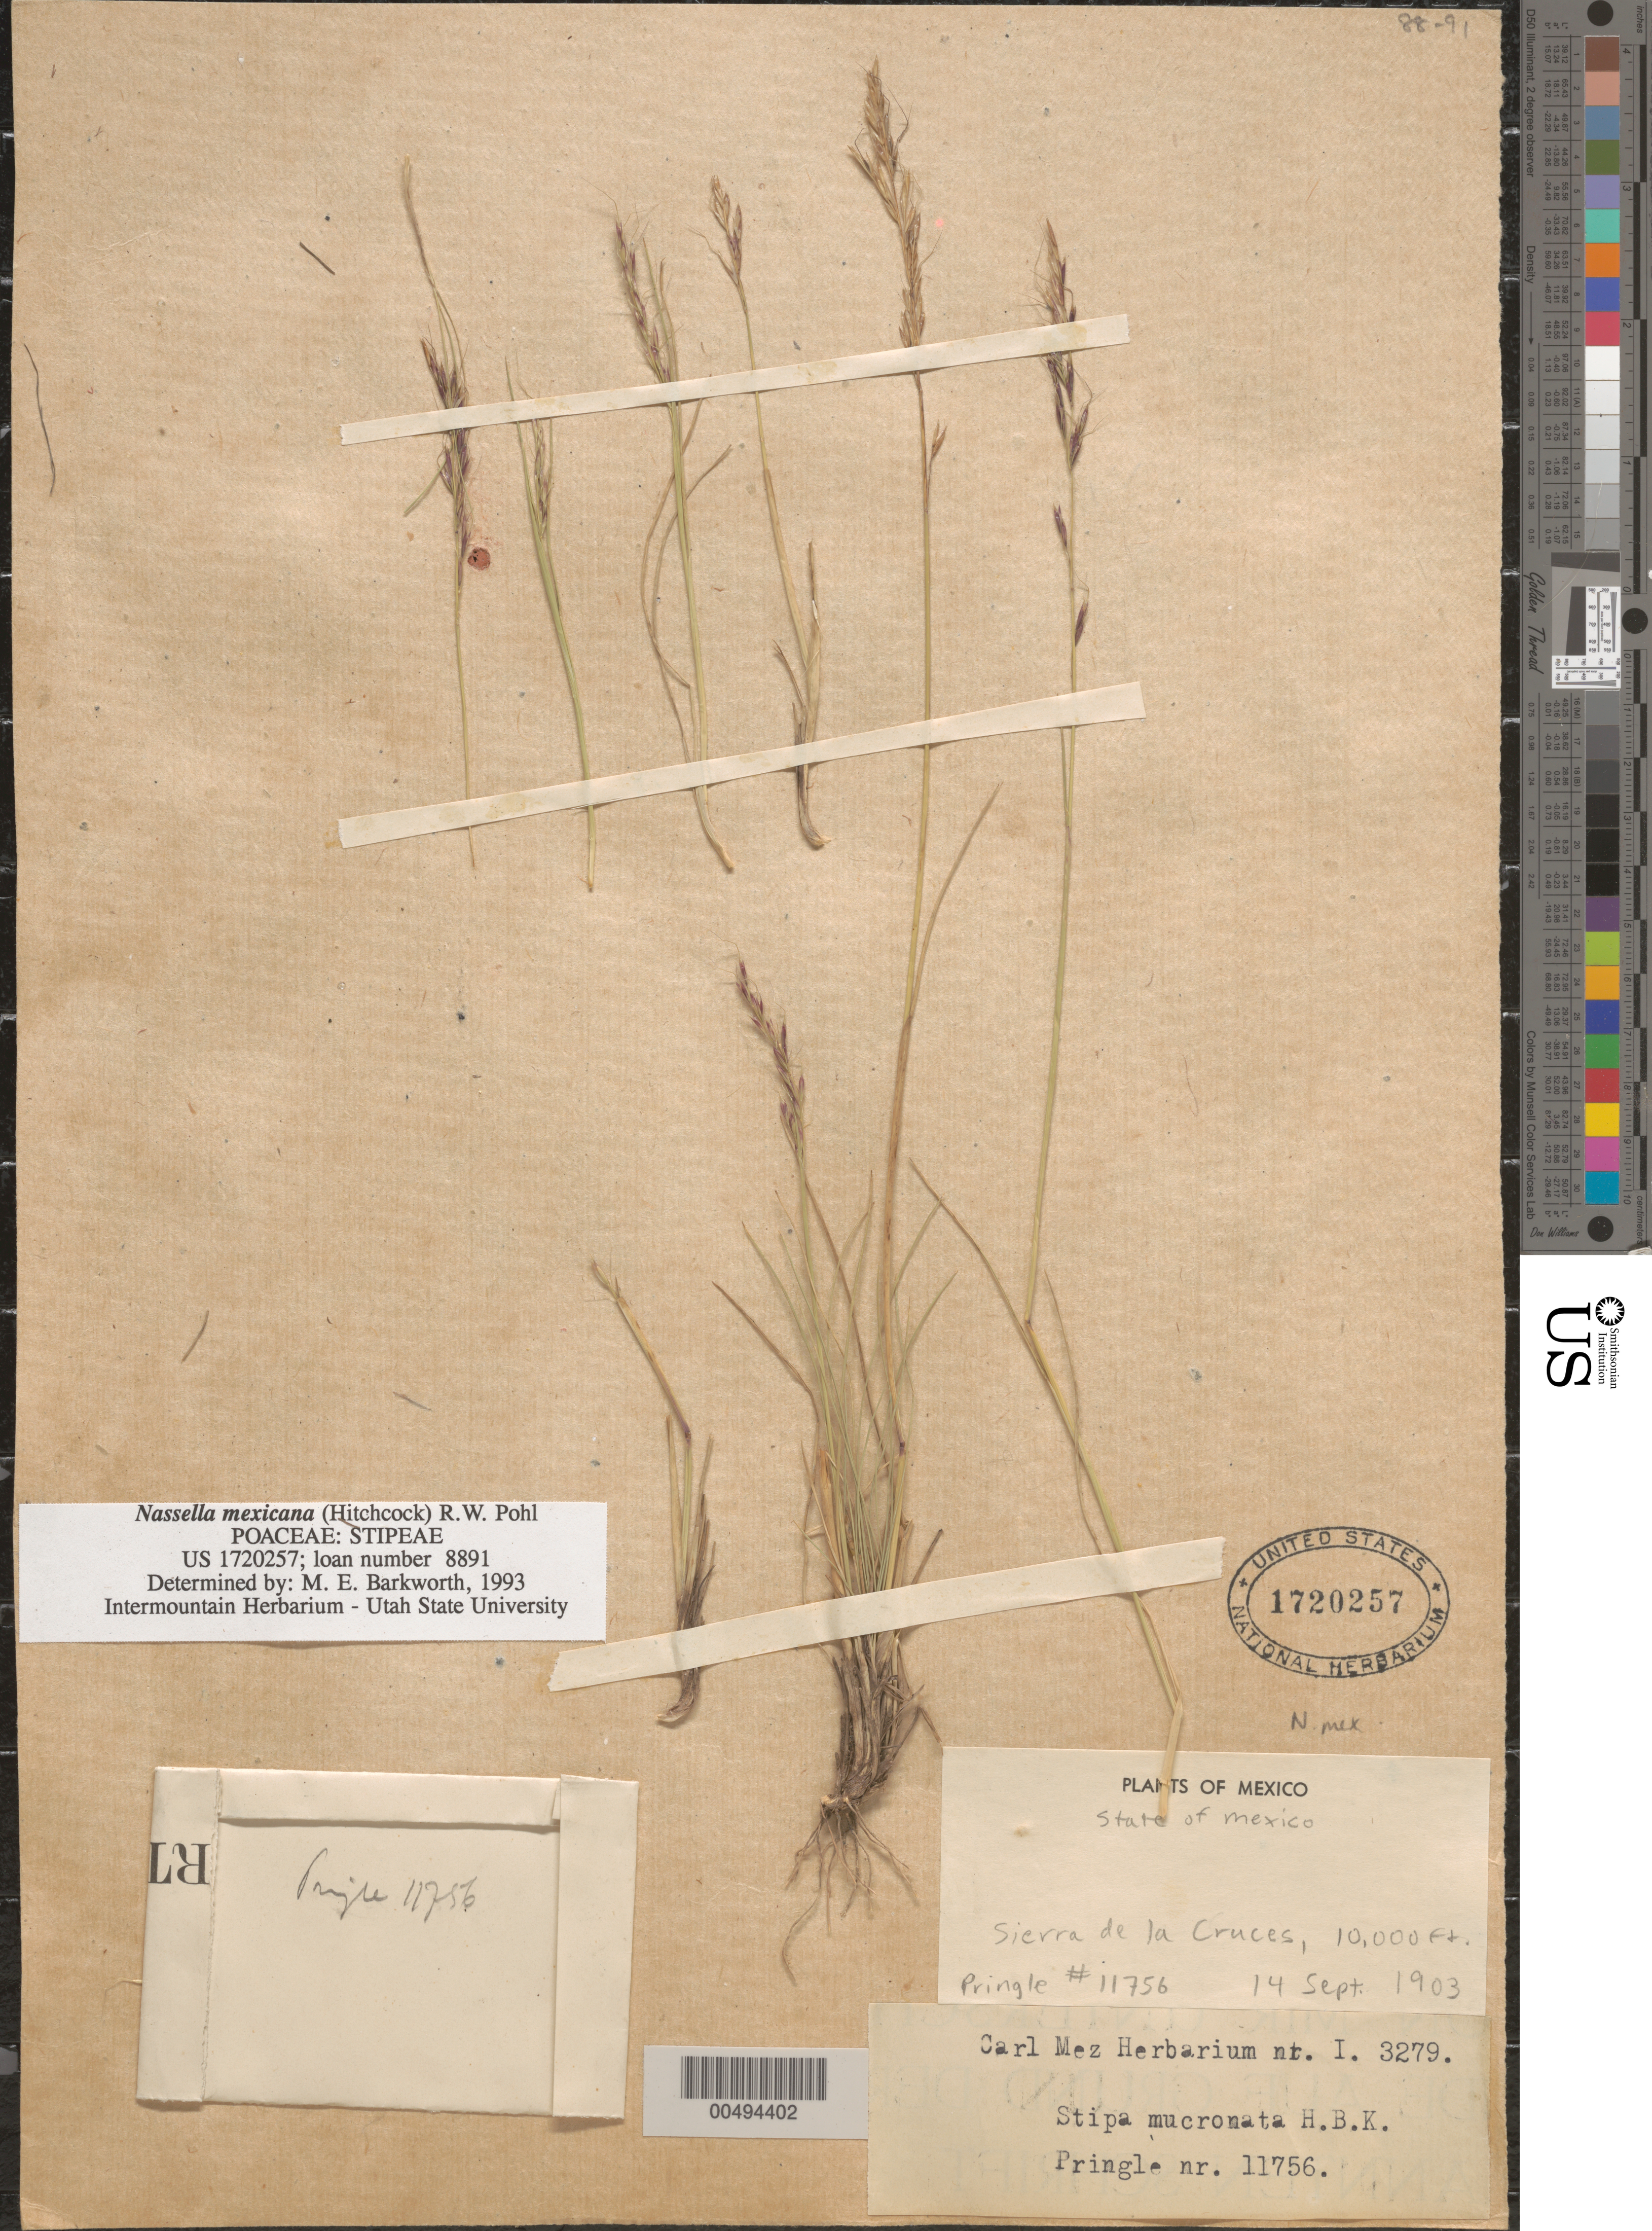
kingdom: Plantae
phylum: Tracheophyta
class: Liliopsida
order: Poales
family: Poaceae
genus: Nassella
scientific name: Nassella mexicana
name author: (Hitchc.) R.W. Pohl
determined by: Barkworth, M. E.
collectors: -- Pringle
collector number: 11756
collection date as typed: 14 Sep 1903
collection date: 1903-09-14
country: Mexico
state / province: México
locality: Sierra de Las Cruces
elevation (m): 3048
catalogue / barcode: US 1720257